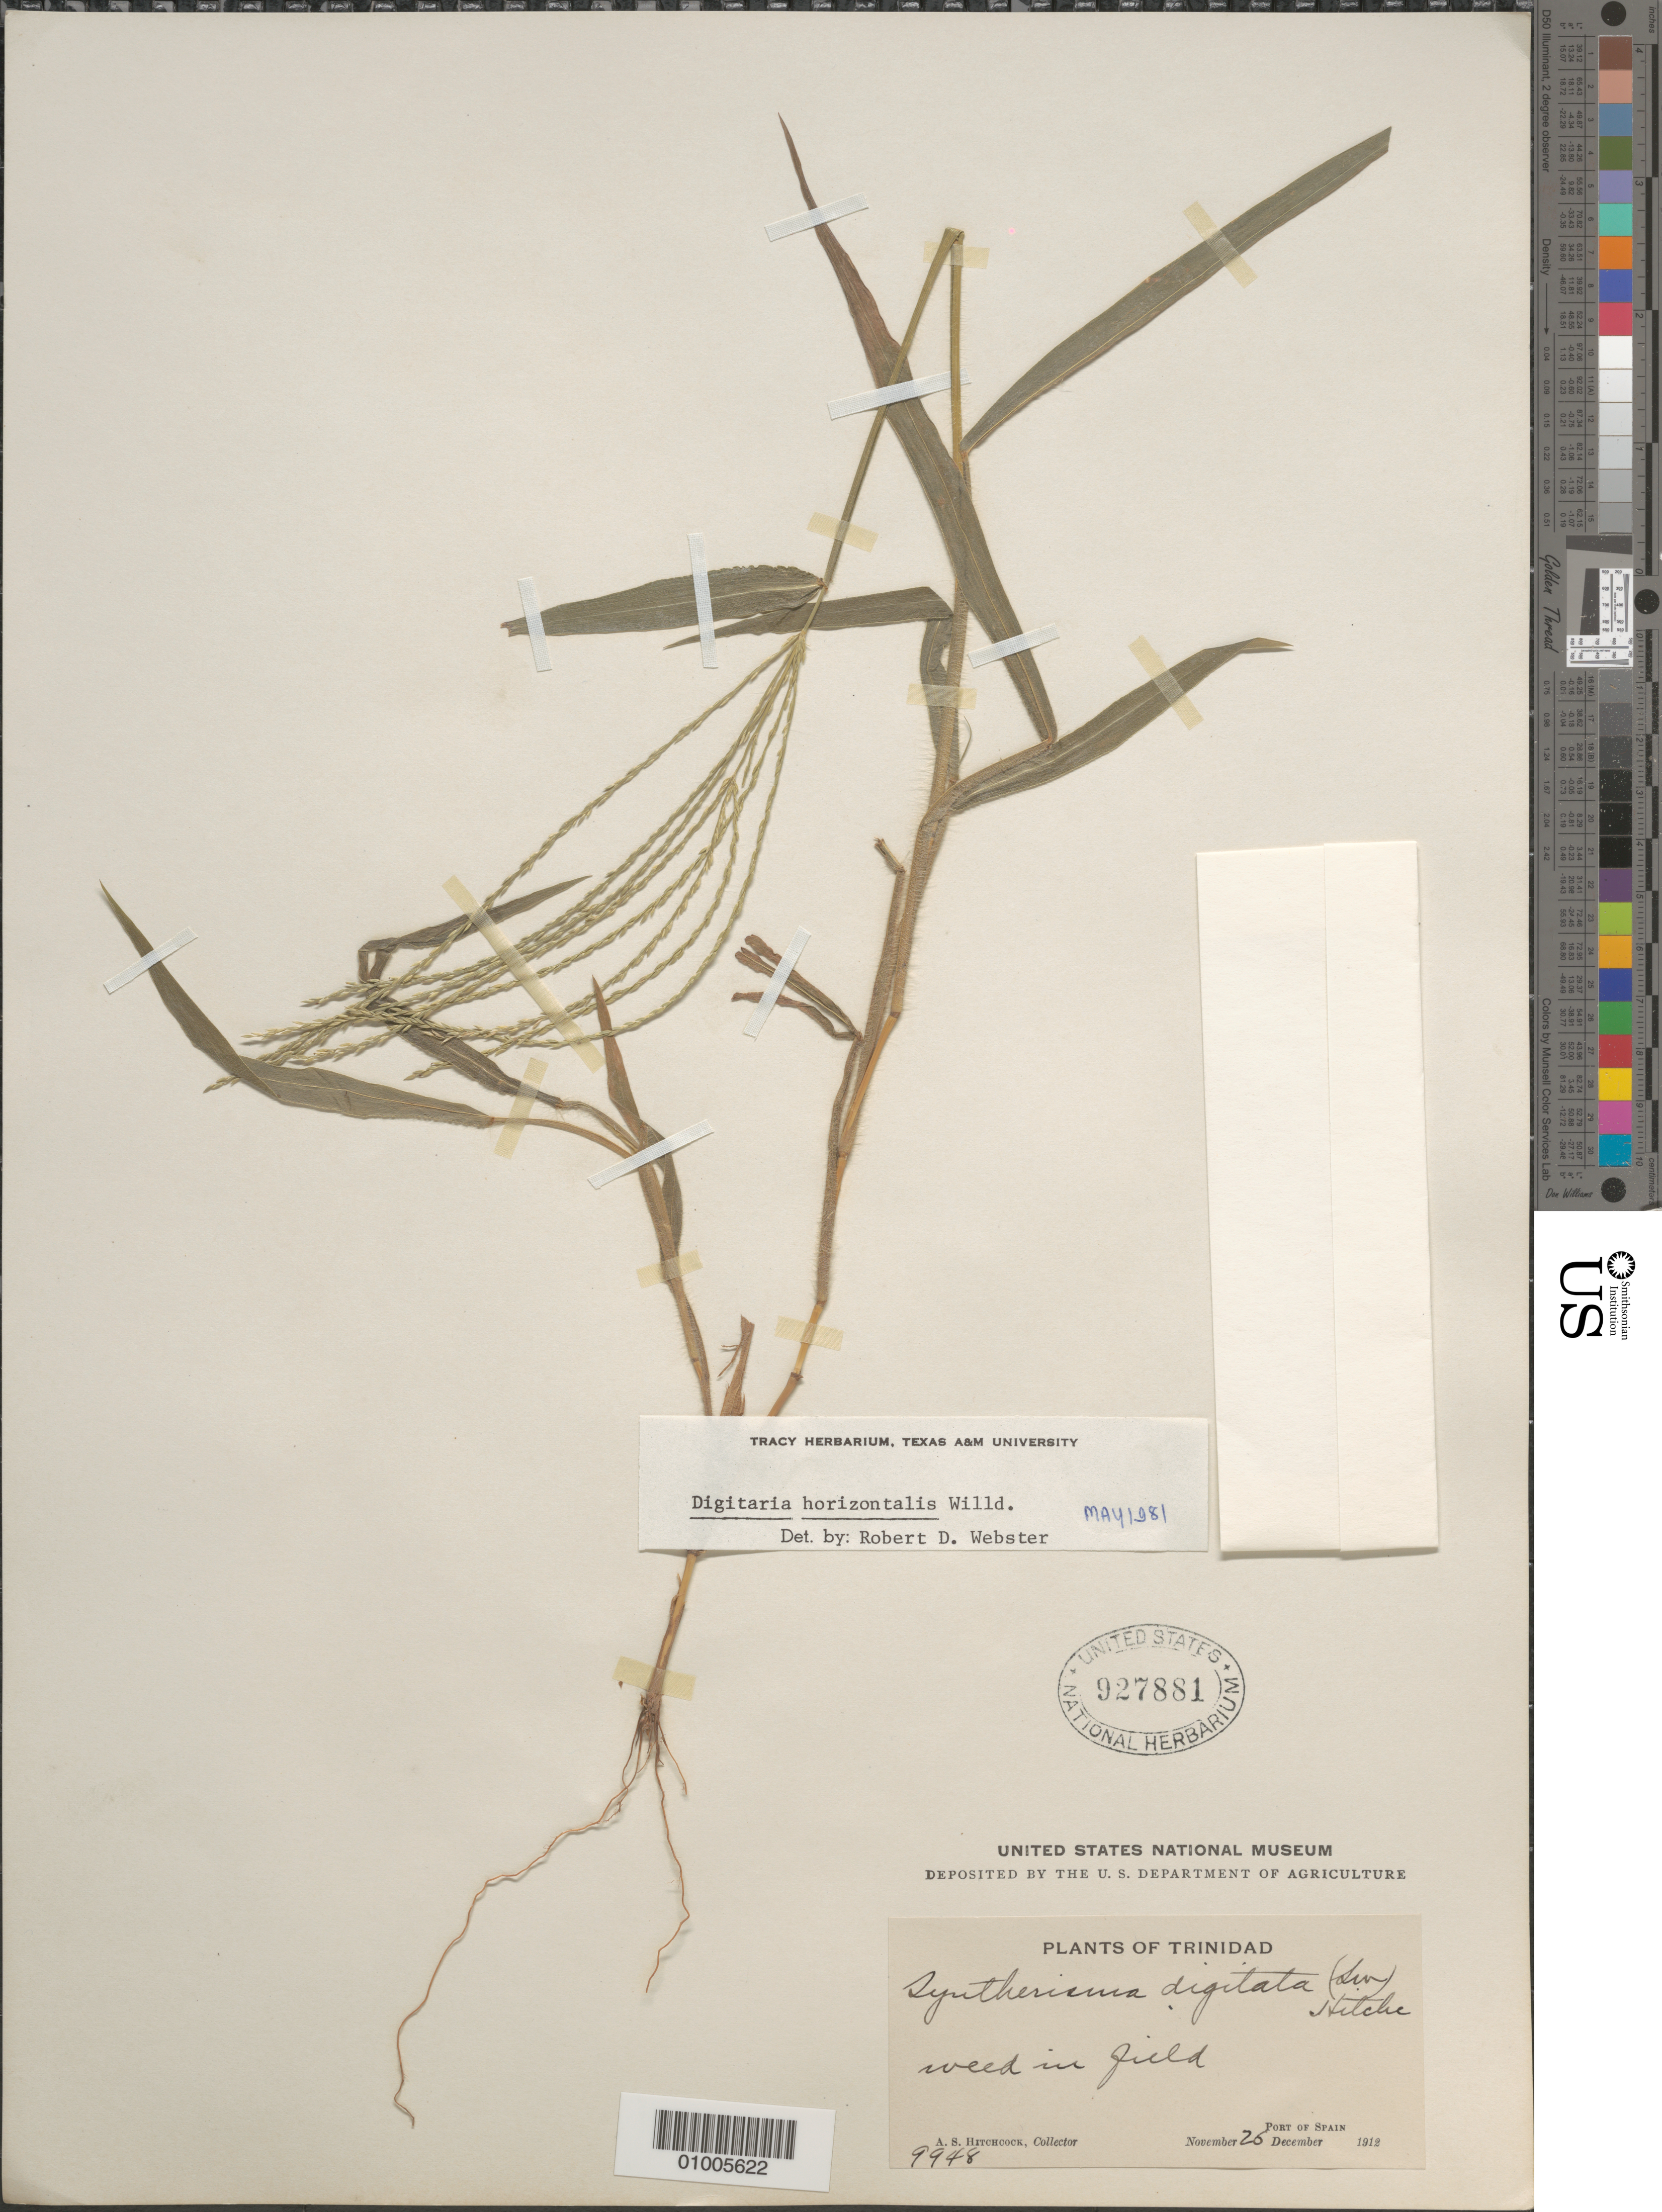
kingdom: Plantae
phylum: Tracheophyta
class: Liliopsida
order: Poales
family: Poaceae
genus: Digitaria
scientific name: Digitaria horizontalis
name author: Willd.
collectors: A. S. Hitchcock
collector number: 9948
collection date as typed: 26 Nov 1912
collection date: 1912-11-26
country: Trinidad and Tobago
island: Trinidad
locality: weed in field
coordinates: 0 N, 0 E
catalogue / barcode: US 927881